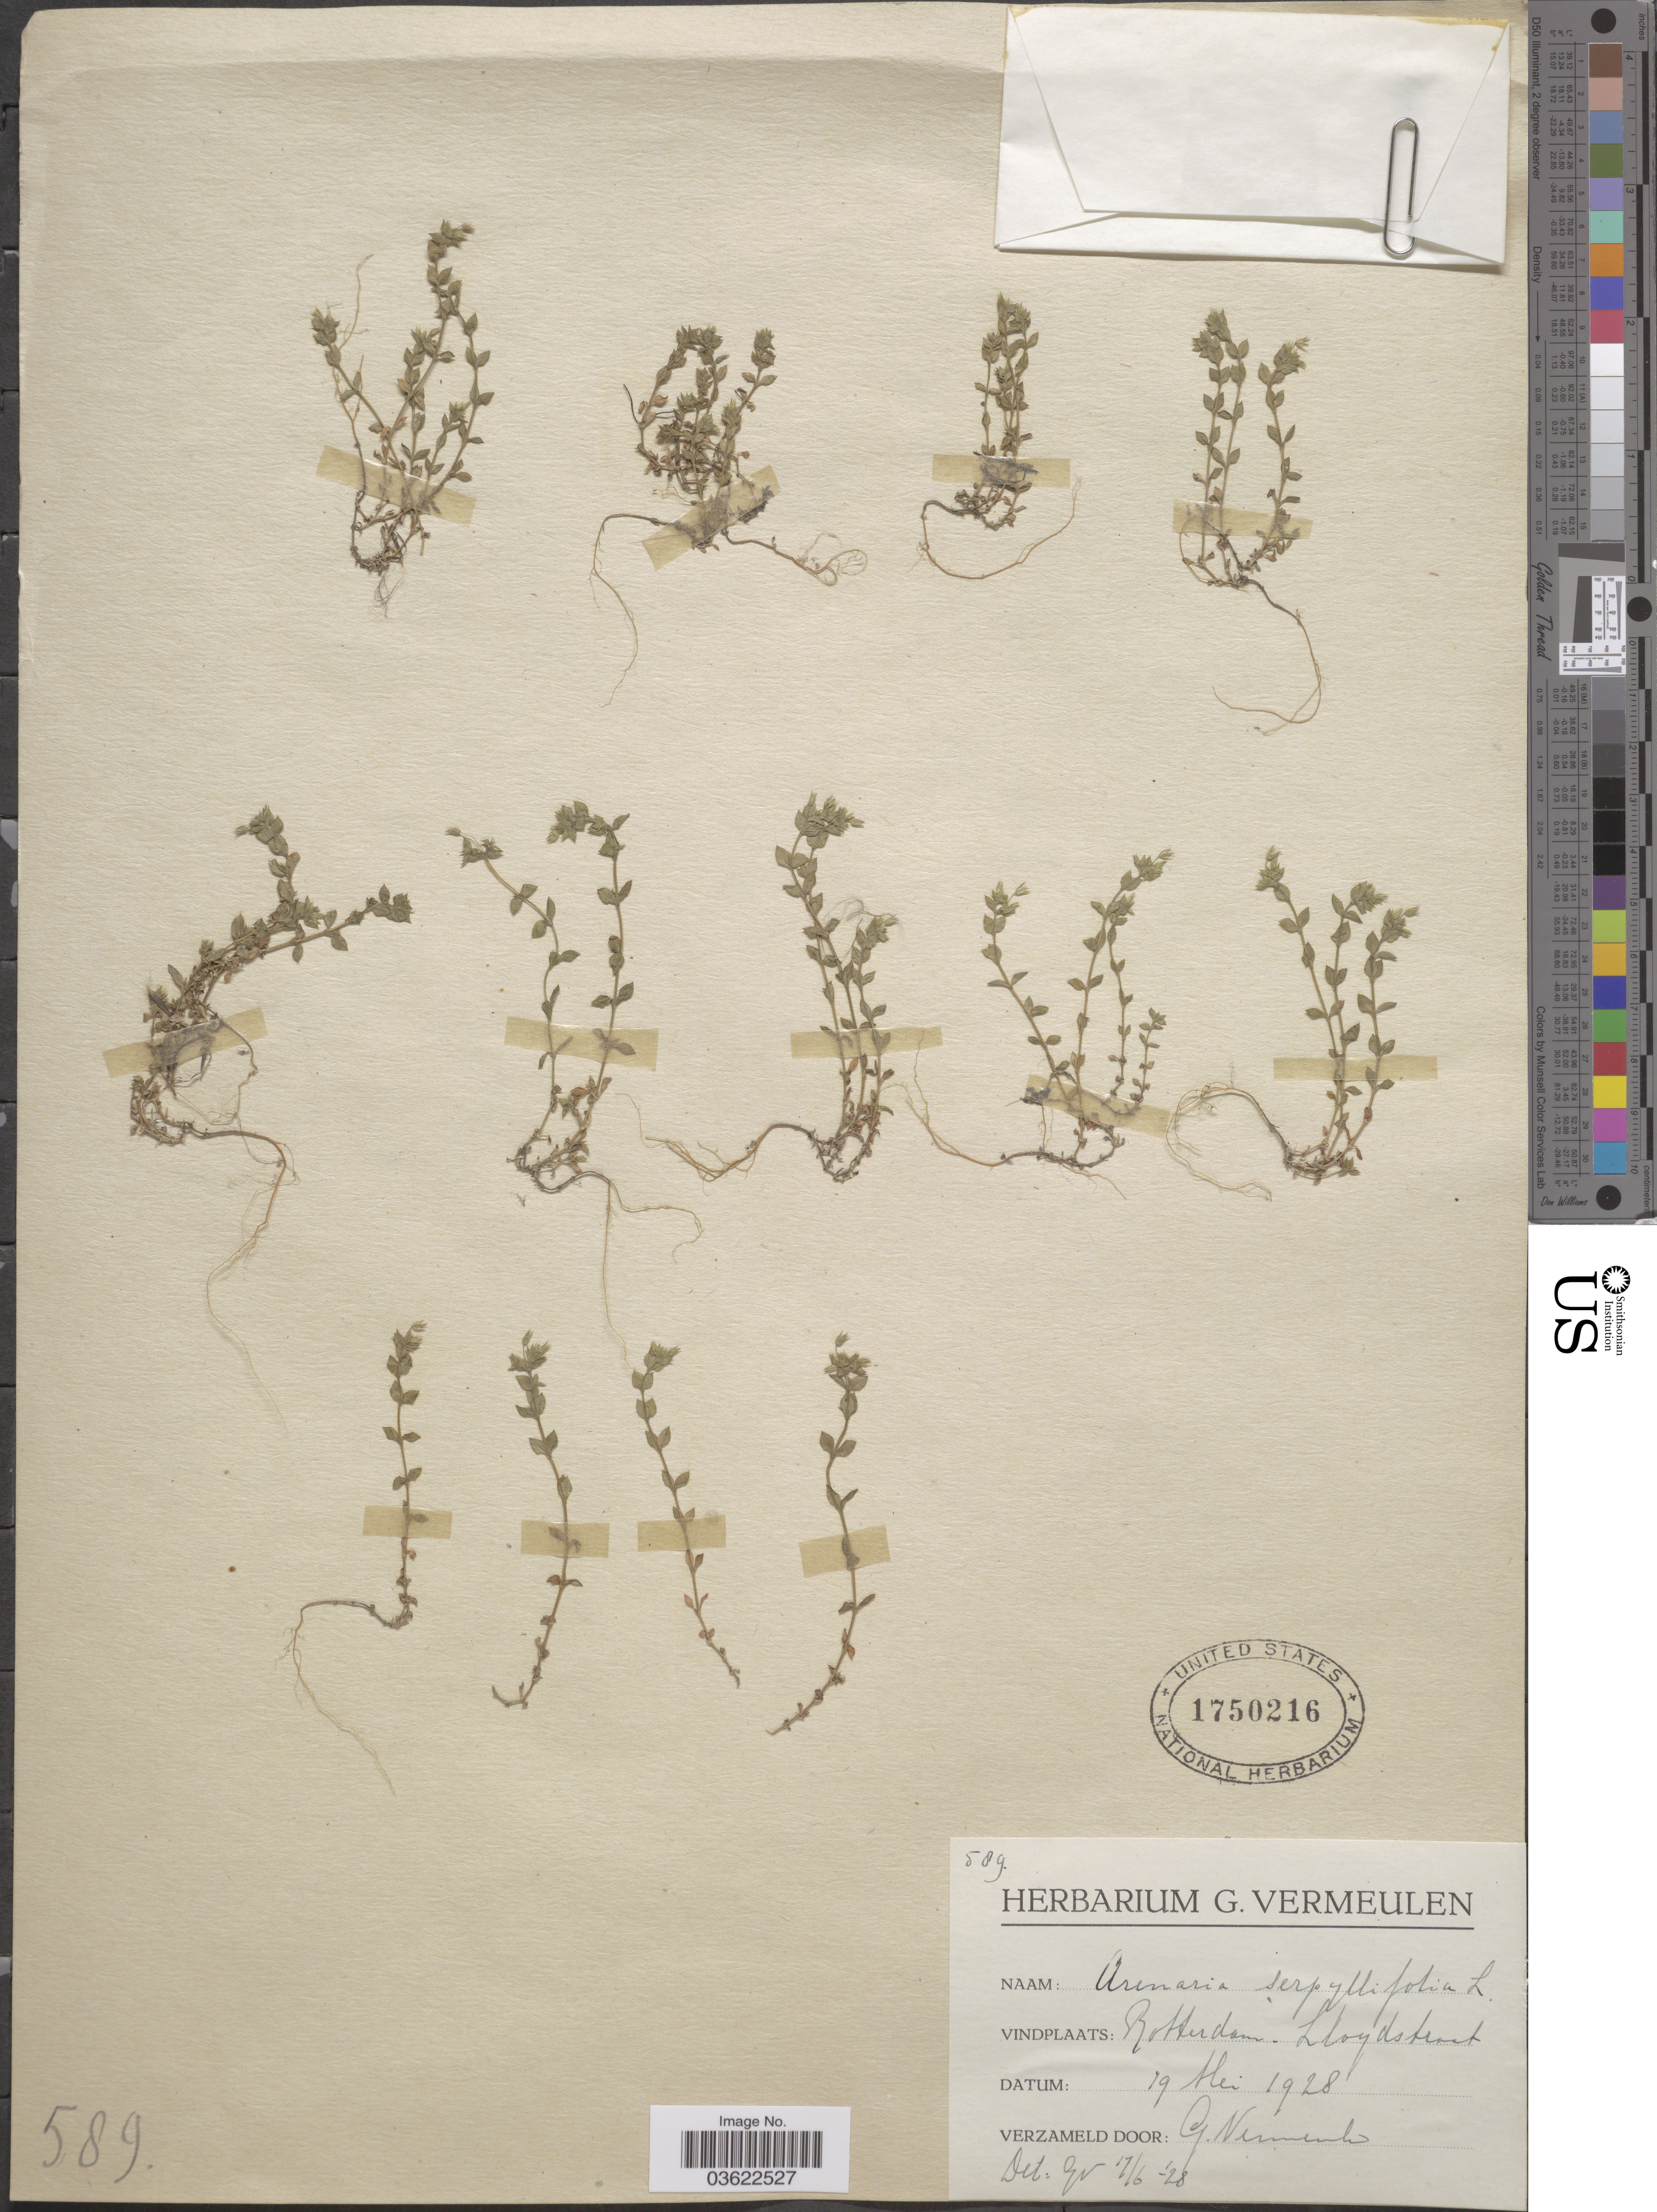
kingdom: Plantae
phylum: Tracheophyta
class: Magnoliopsida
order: Caryophyllales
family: Caryophyllaceae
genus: Arenaria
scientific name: Arenaria serpyllifolia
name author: L.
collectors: G. Vermeulen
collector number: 589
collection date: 1928-05-19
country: Netherlands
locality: Rotterdam-Lloydstraat.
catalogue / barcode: US 1750216